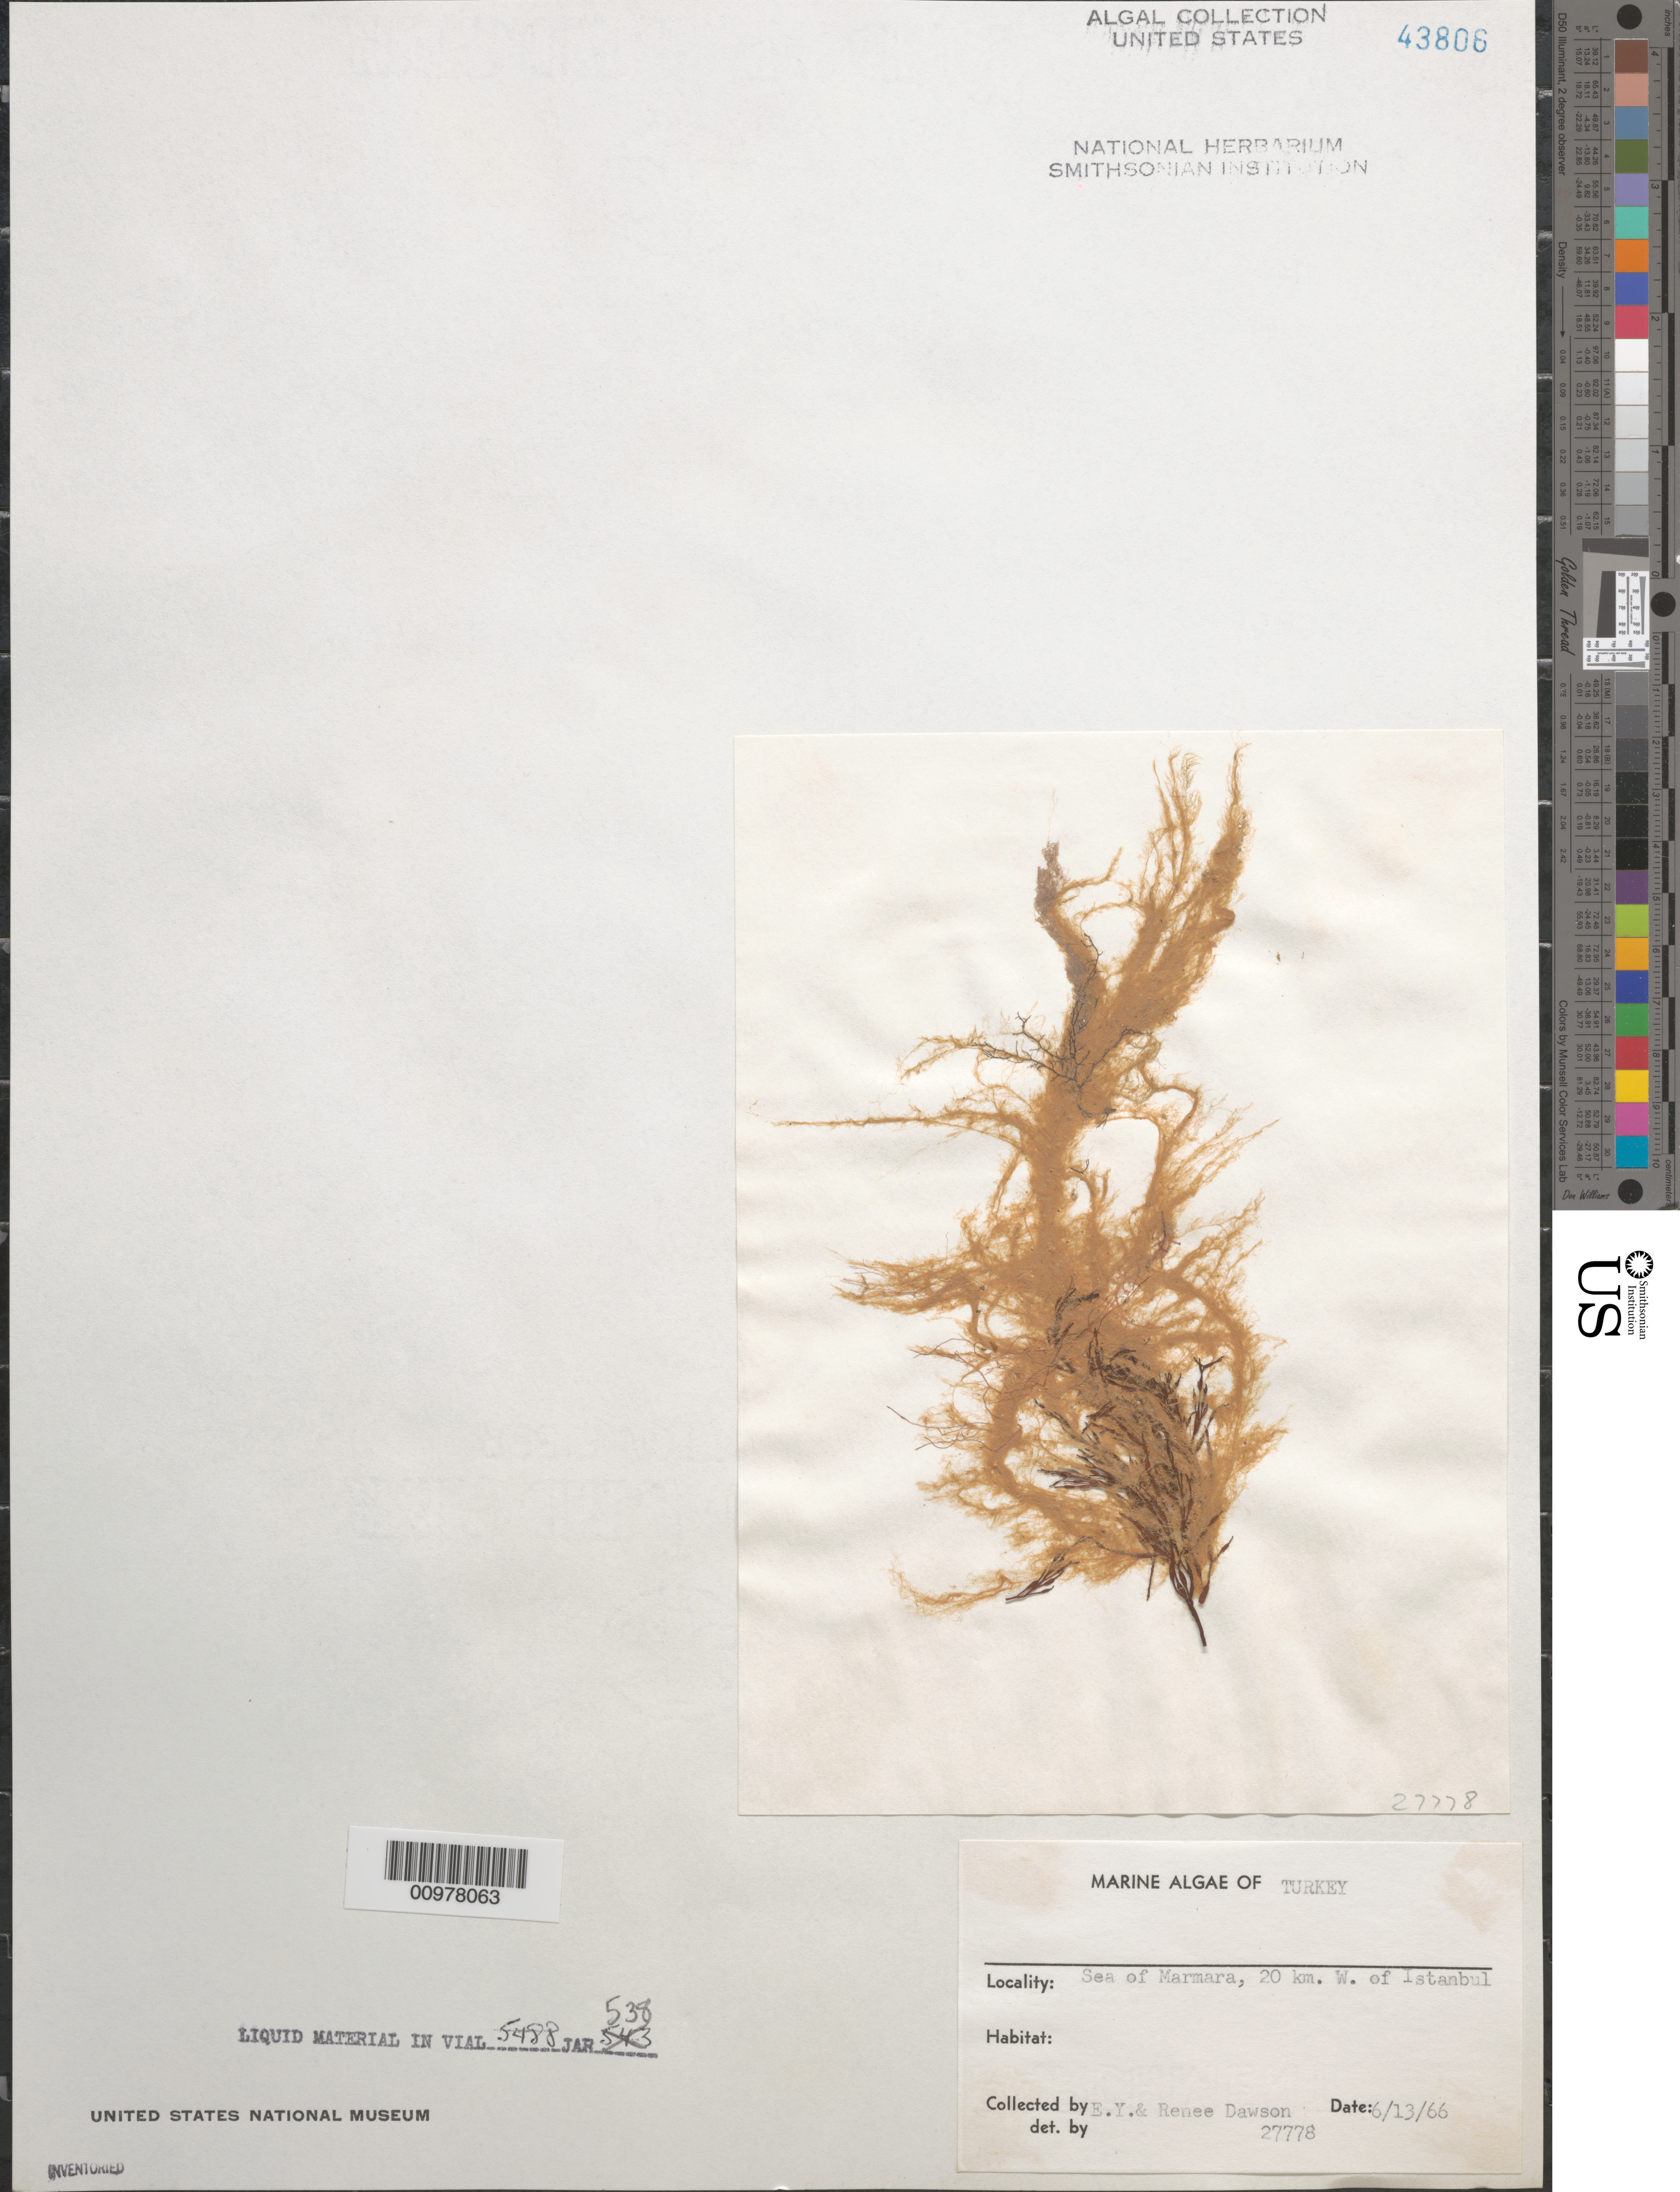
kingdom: Chromista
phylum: Ochrophyta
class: Phaeophyceae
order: Ectocarpales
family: Acinetosporaceae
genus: Pylaiella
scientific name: Pylaiella littoralis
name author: (L.) Kjellman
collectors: E. Y. Dawson & R. Dawson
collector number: EYD 27778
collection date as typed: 13 Jun 1966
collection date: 1966-06-13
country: Turkey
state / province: Istanbul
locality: Sea of Marmara, 20 km west of Istanbul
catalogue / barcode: US 43806